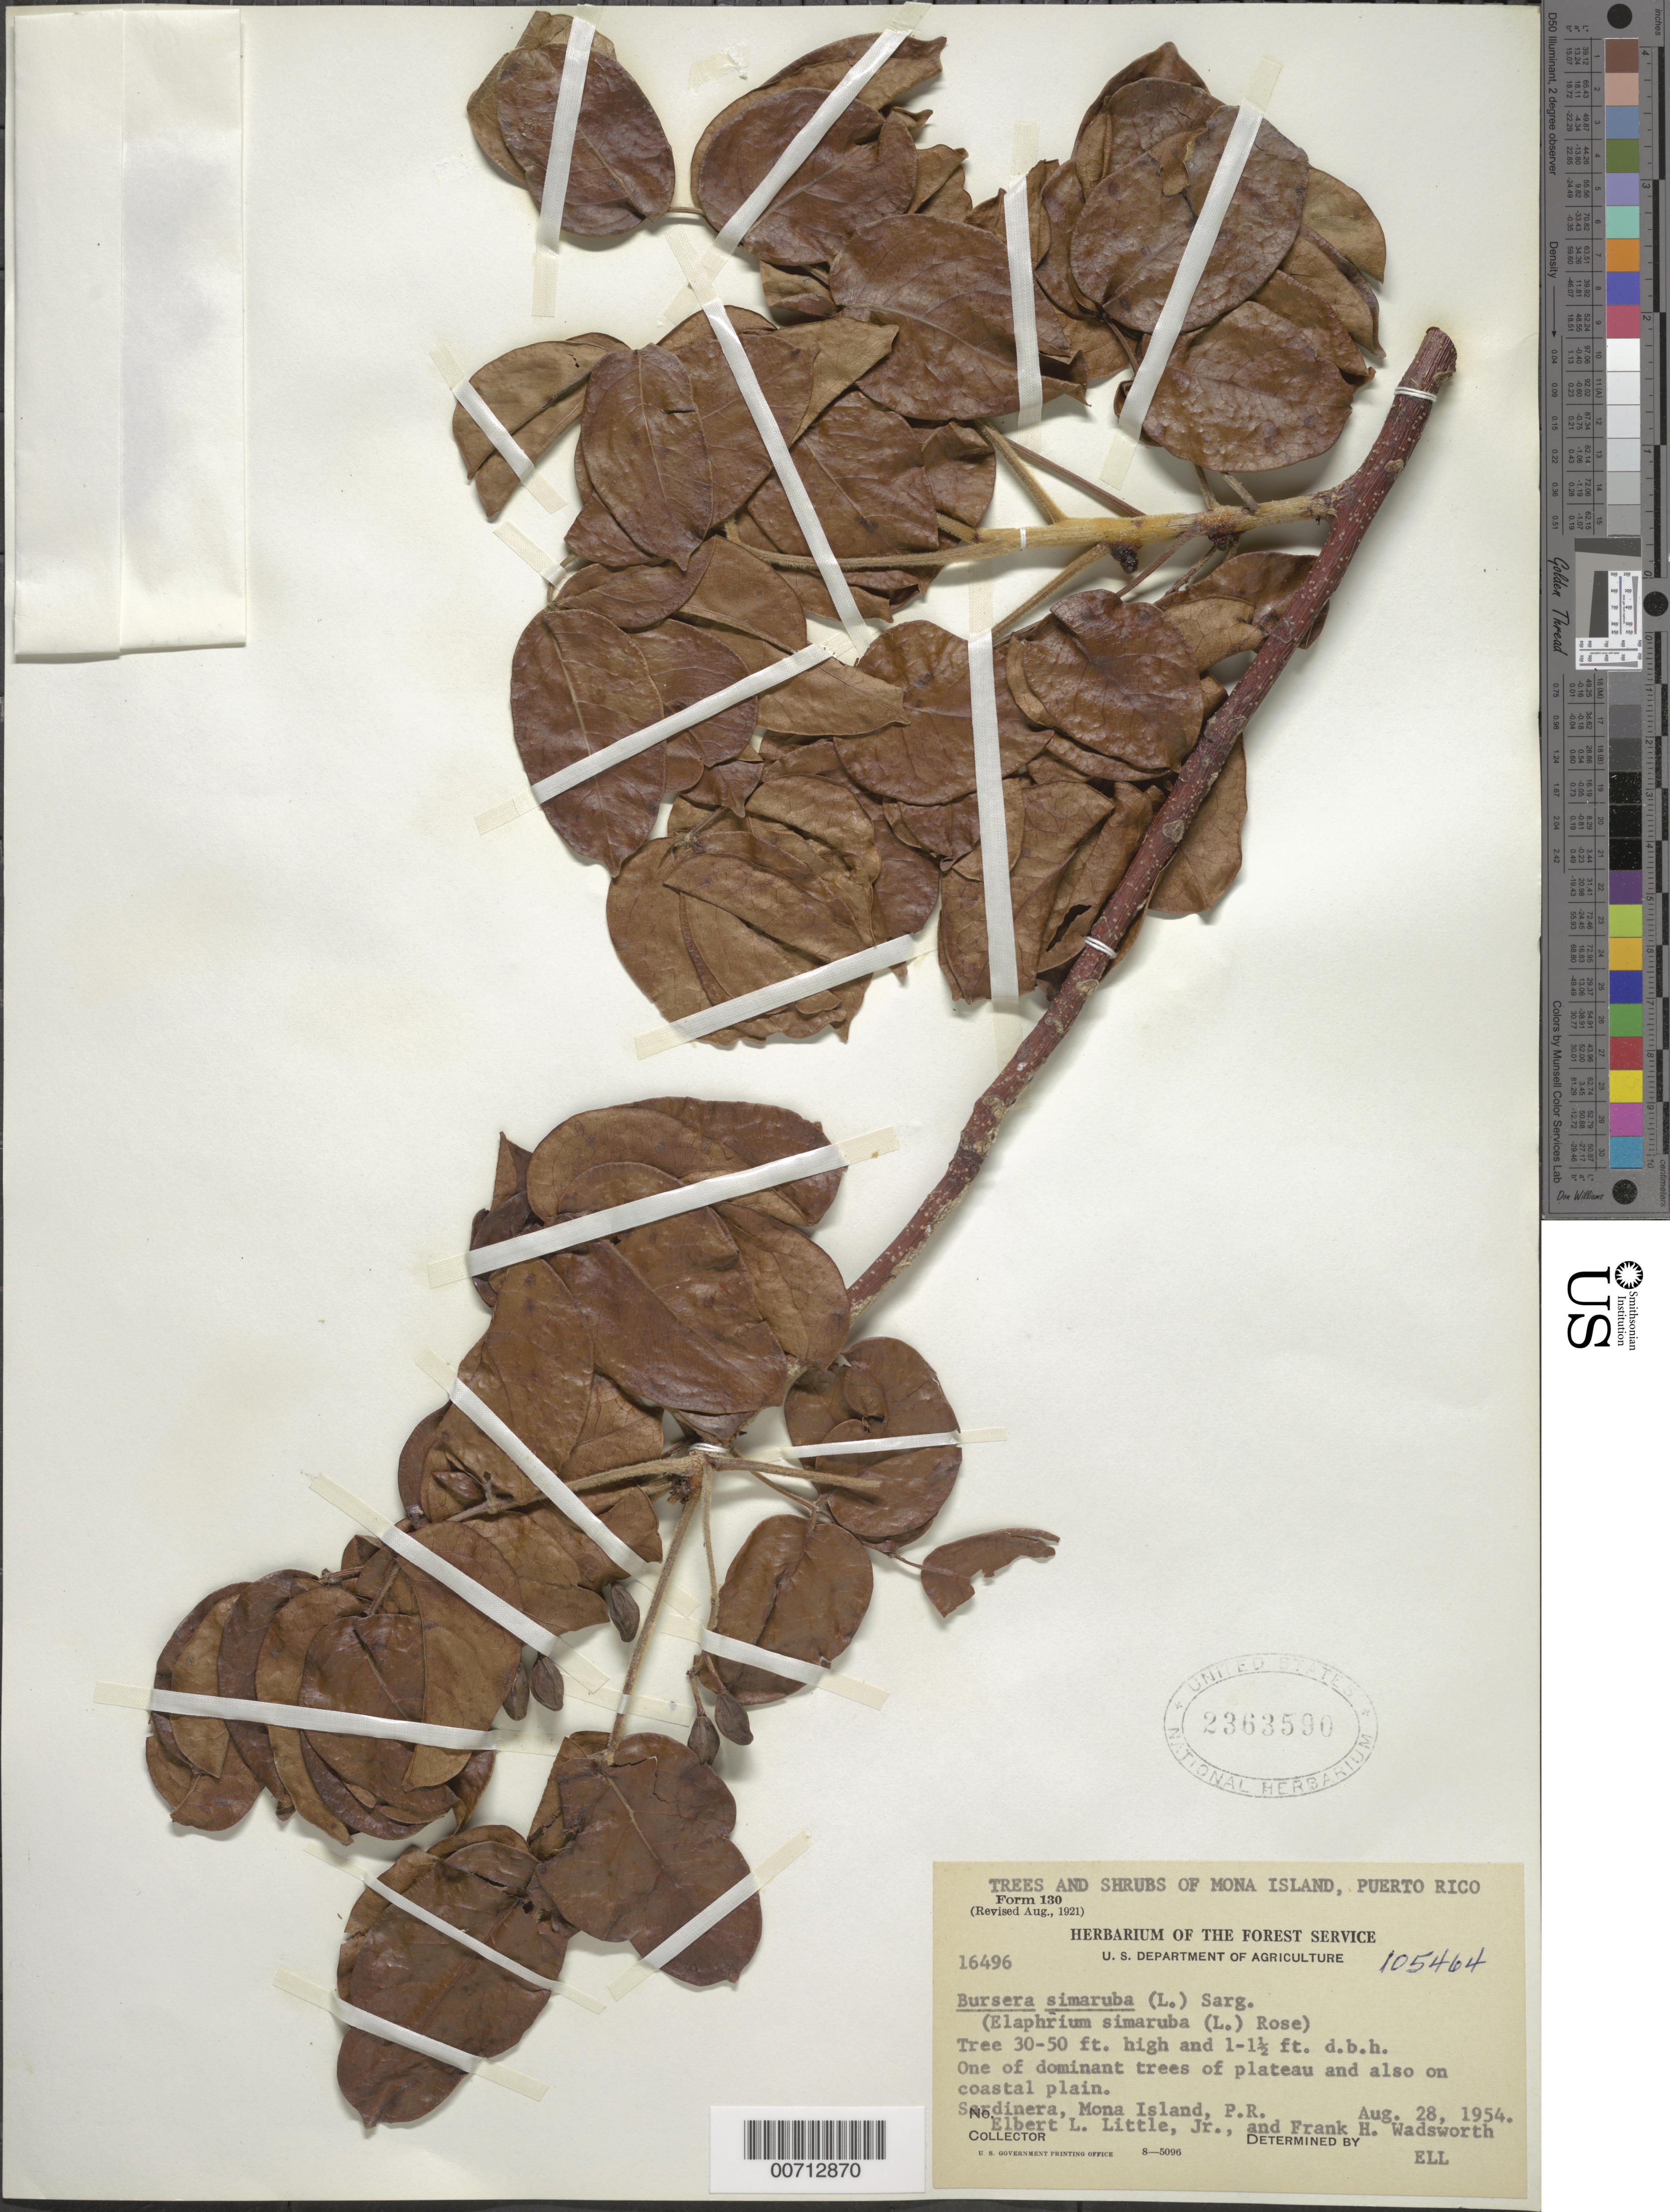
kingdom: Plantae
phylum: Tracheophyta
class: Magnoliopsida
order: Sapindales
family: Burseraceae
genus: Bursera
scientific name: Bursera simaruba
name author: (L.) Sarg.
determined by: Little, Elbert L., Jr., (FSSR), United States Department of Agriculture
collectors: E. L. Little & F. Wadsworth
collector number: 16496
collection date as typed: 28 Aug 1954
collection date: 1954-08-28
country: Puerto Rico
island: Mona Island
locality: Sardinera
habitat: One of dominant trees of plateau and also on coastal plain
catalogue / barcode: US 2363590